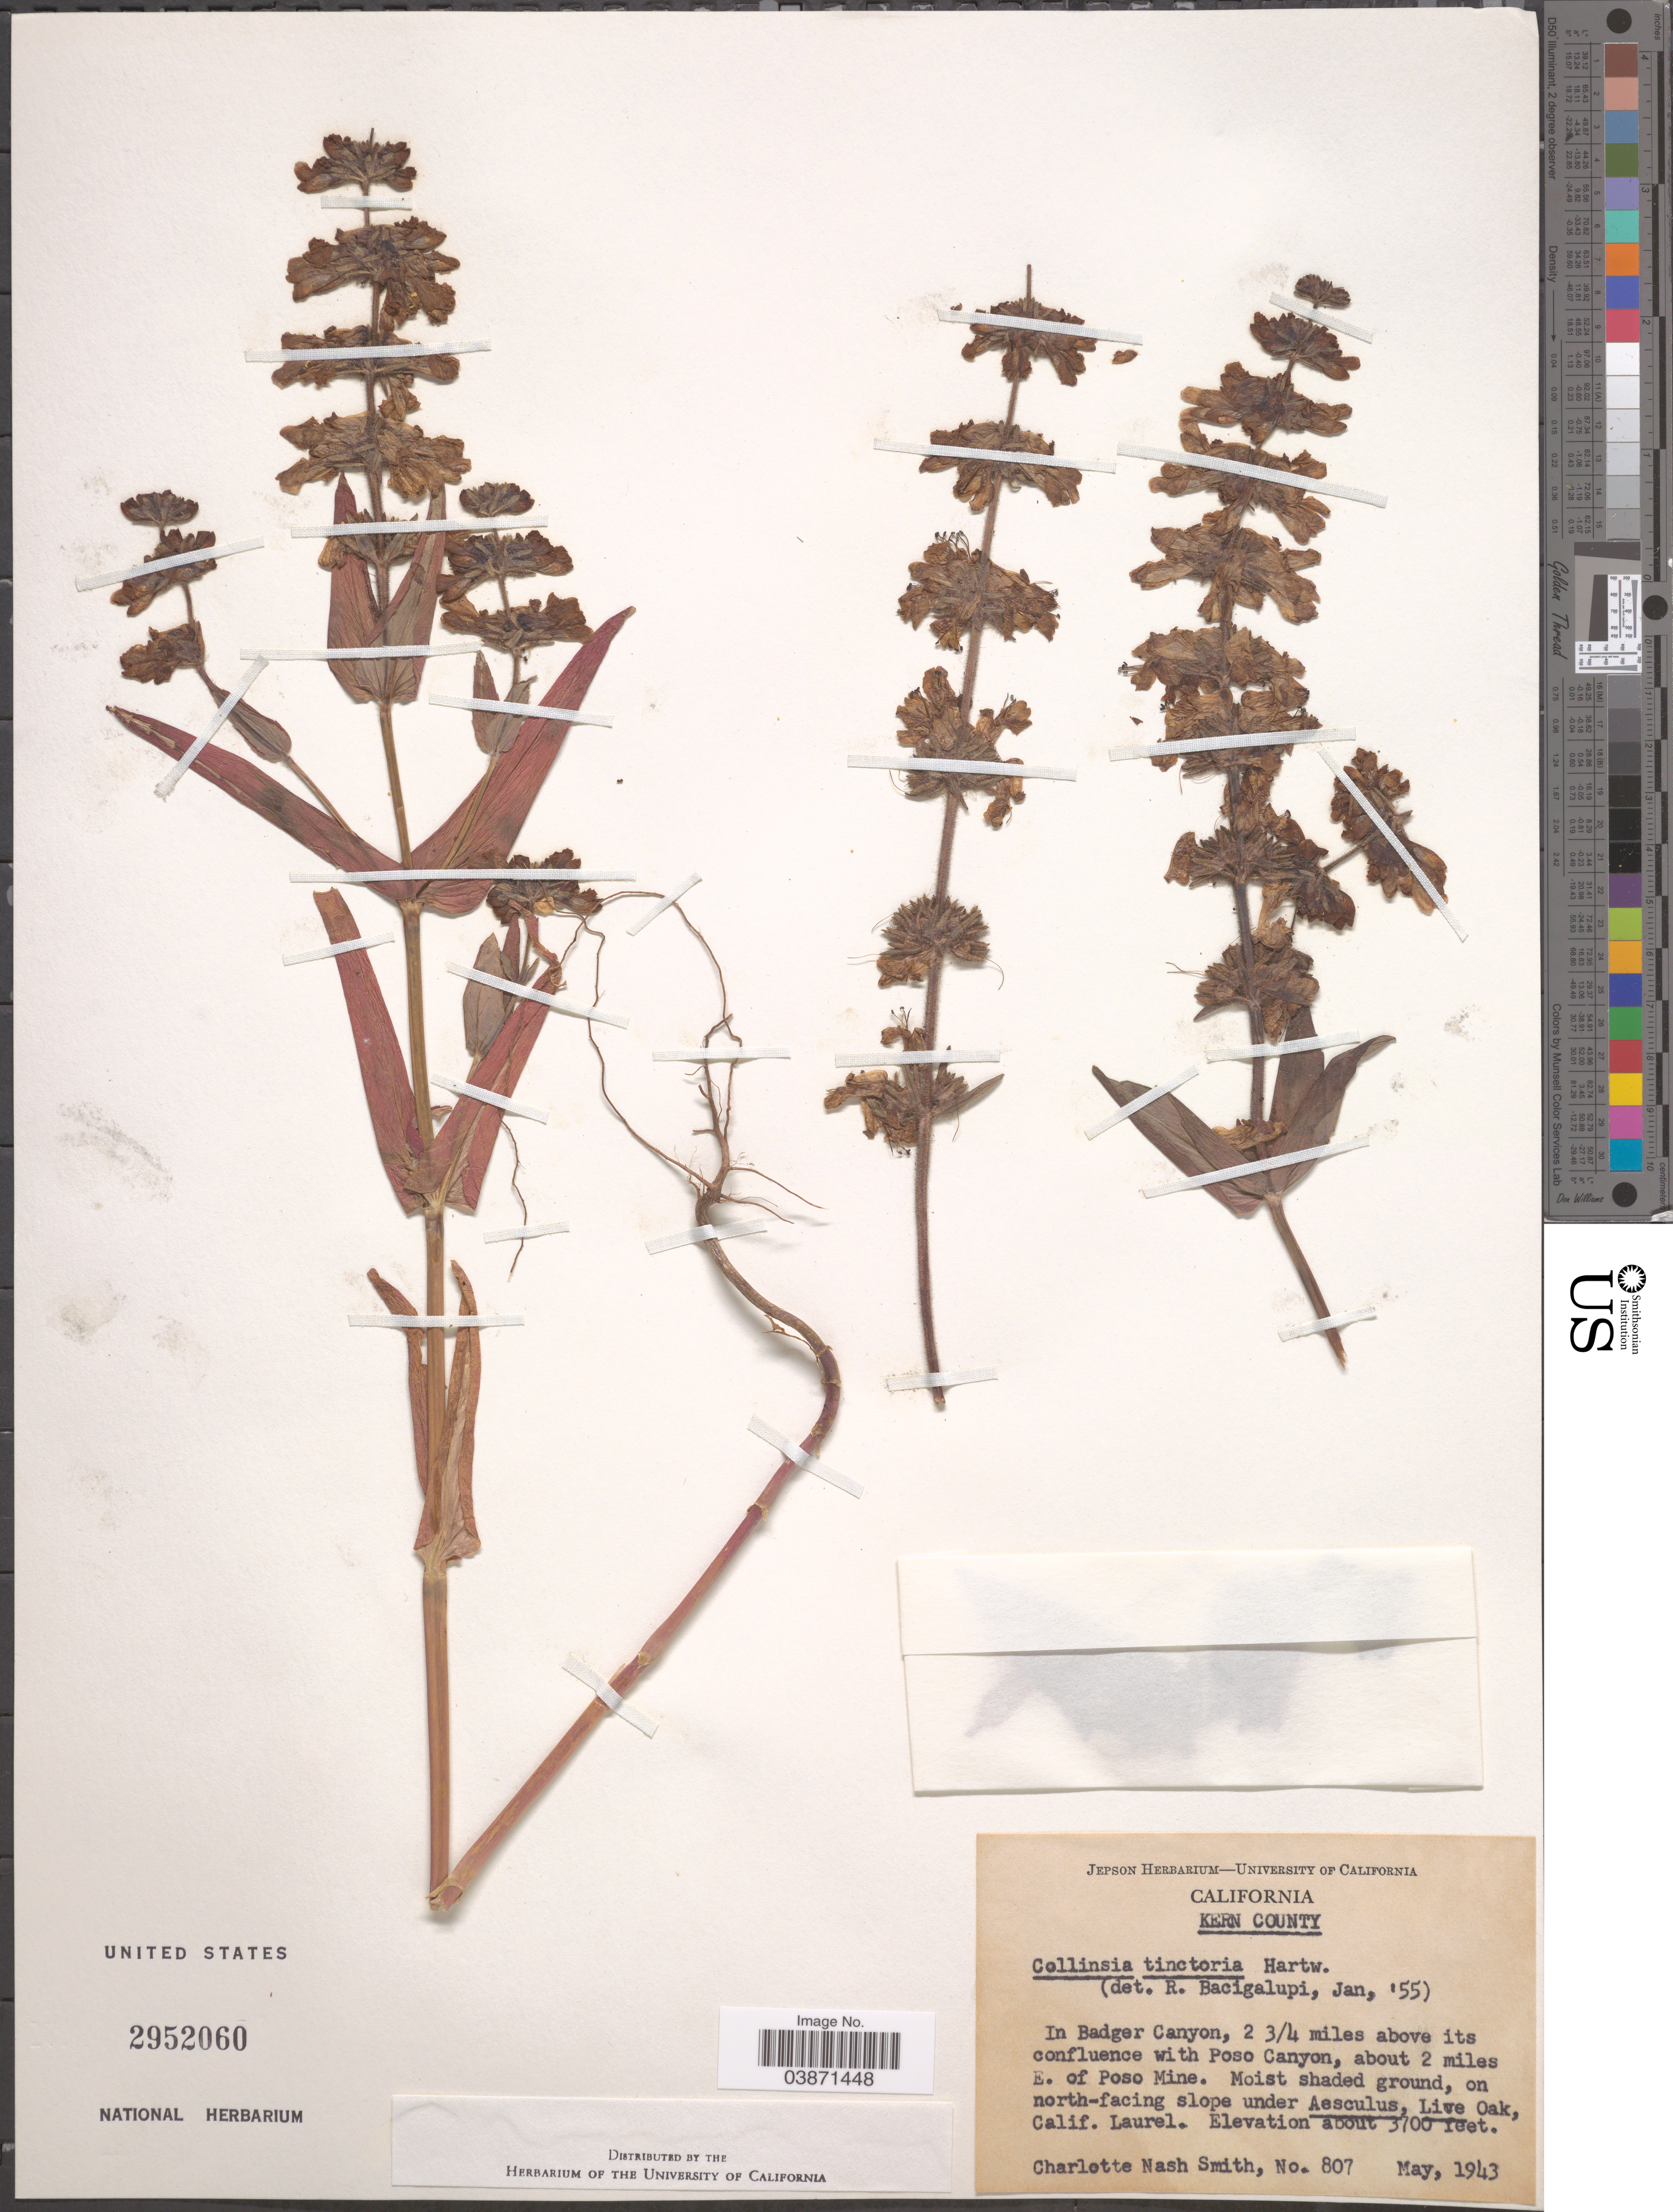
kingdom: Plantae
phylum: Tracheophyta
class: Magnoliopsida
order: Lamiales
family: Plantaginaceae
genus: Collinsia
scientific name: Collinsia tinctoria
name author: Hartw. ex Benth.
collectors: C. N. Smith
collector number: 807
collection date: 1943-05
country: United States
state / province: California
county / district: Kern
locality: Kern County. In Badger Canyon, 2 3/4 miles above its confluence with Poso Canyon, about 2 miles E. of Poso Mine.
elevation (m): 1128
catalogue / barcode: US 2952060